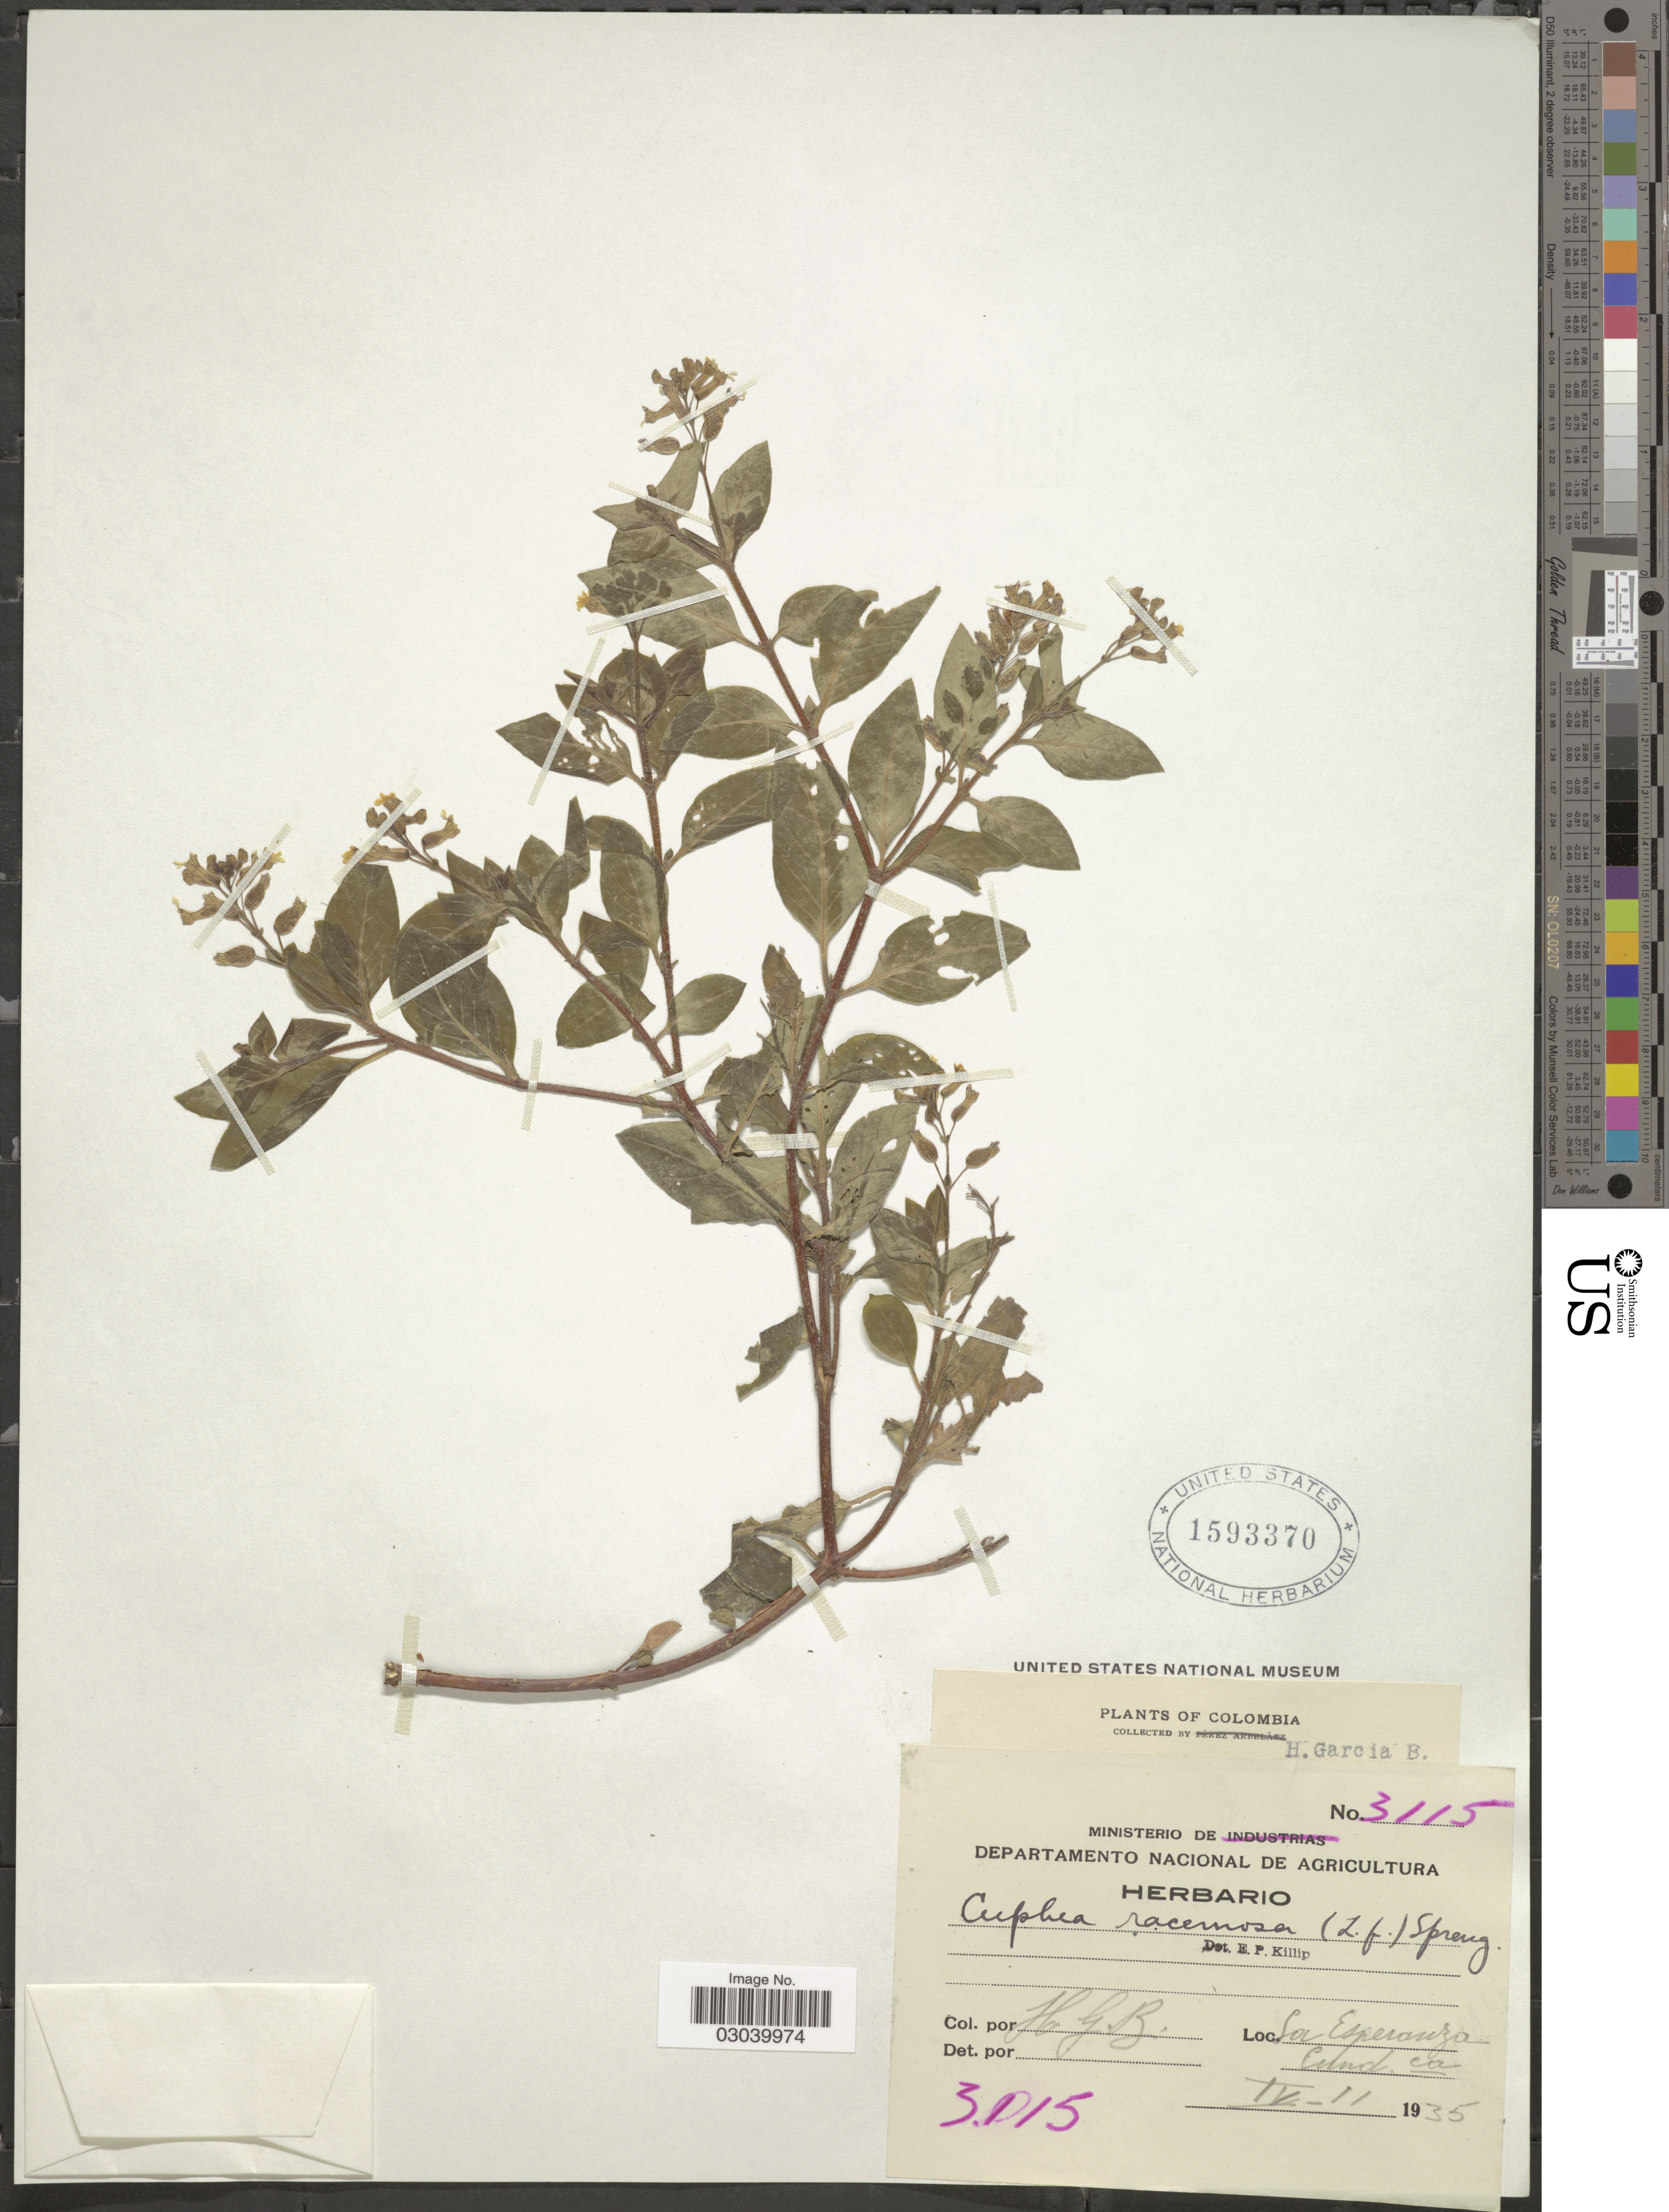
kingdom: Plantae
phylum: Tracheophyta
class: Magnoliopsida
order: Myrtales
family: Lythraceae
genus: Cuphea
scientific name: Cuphea racemosa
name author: (L. f.) Spreng.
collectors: H. García B.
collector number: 3115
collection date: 1935-04-11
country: Colombia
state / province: Cundinamarca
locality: La Esperanza.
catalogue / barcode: US 1593370